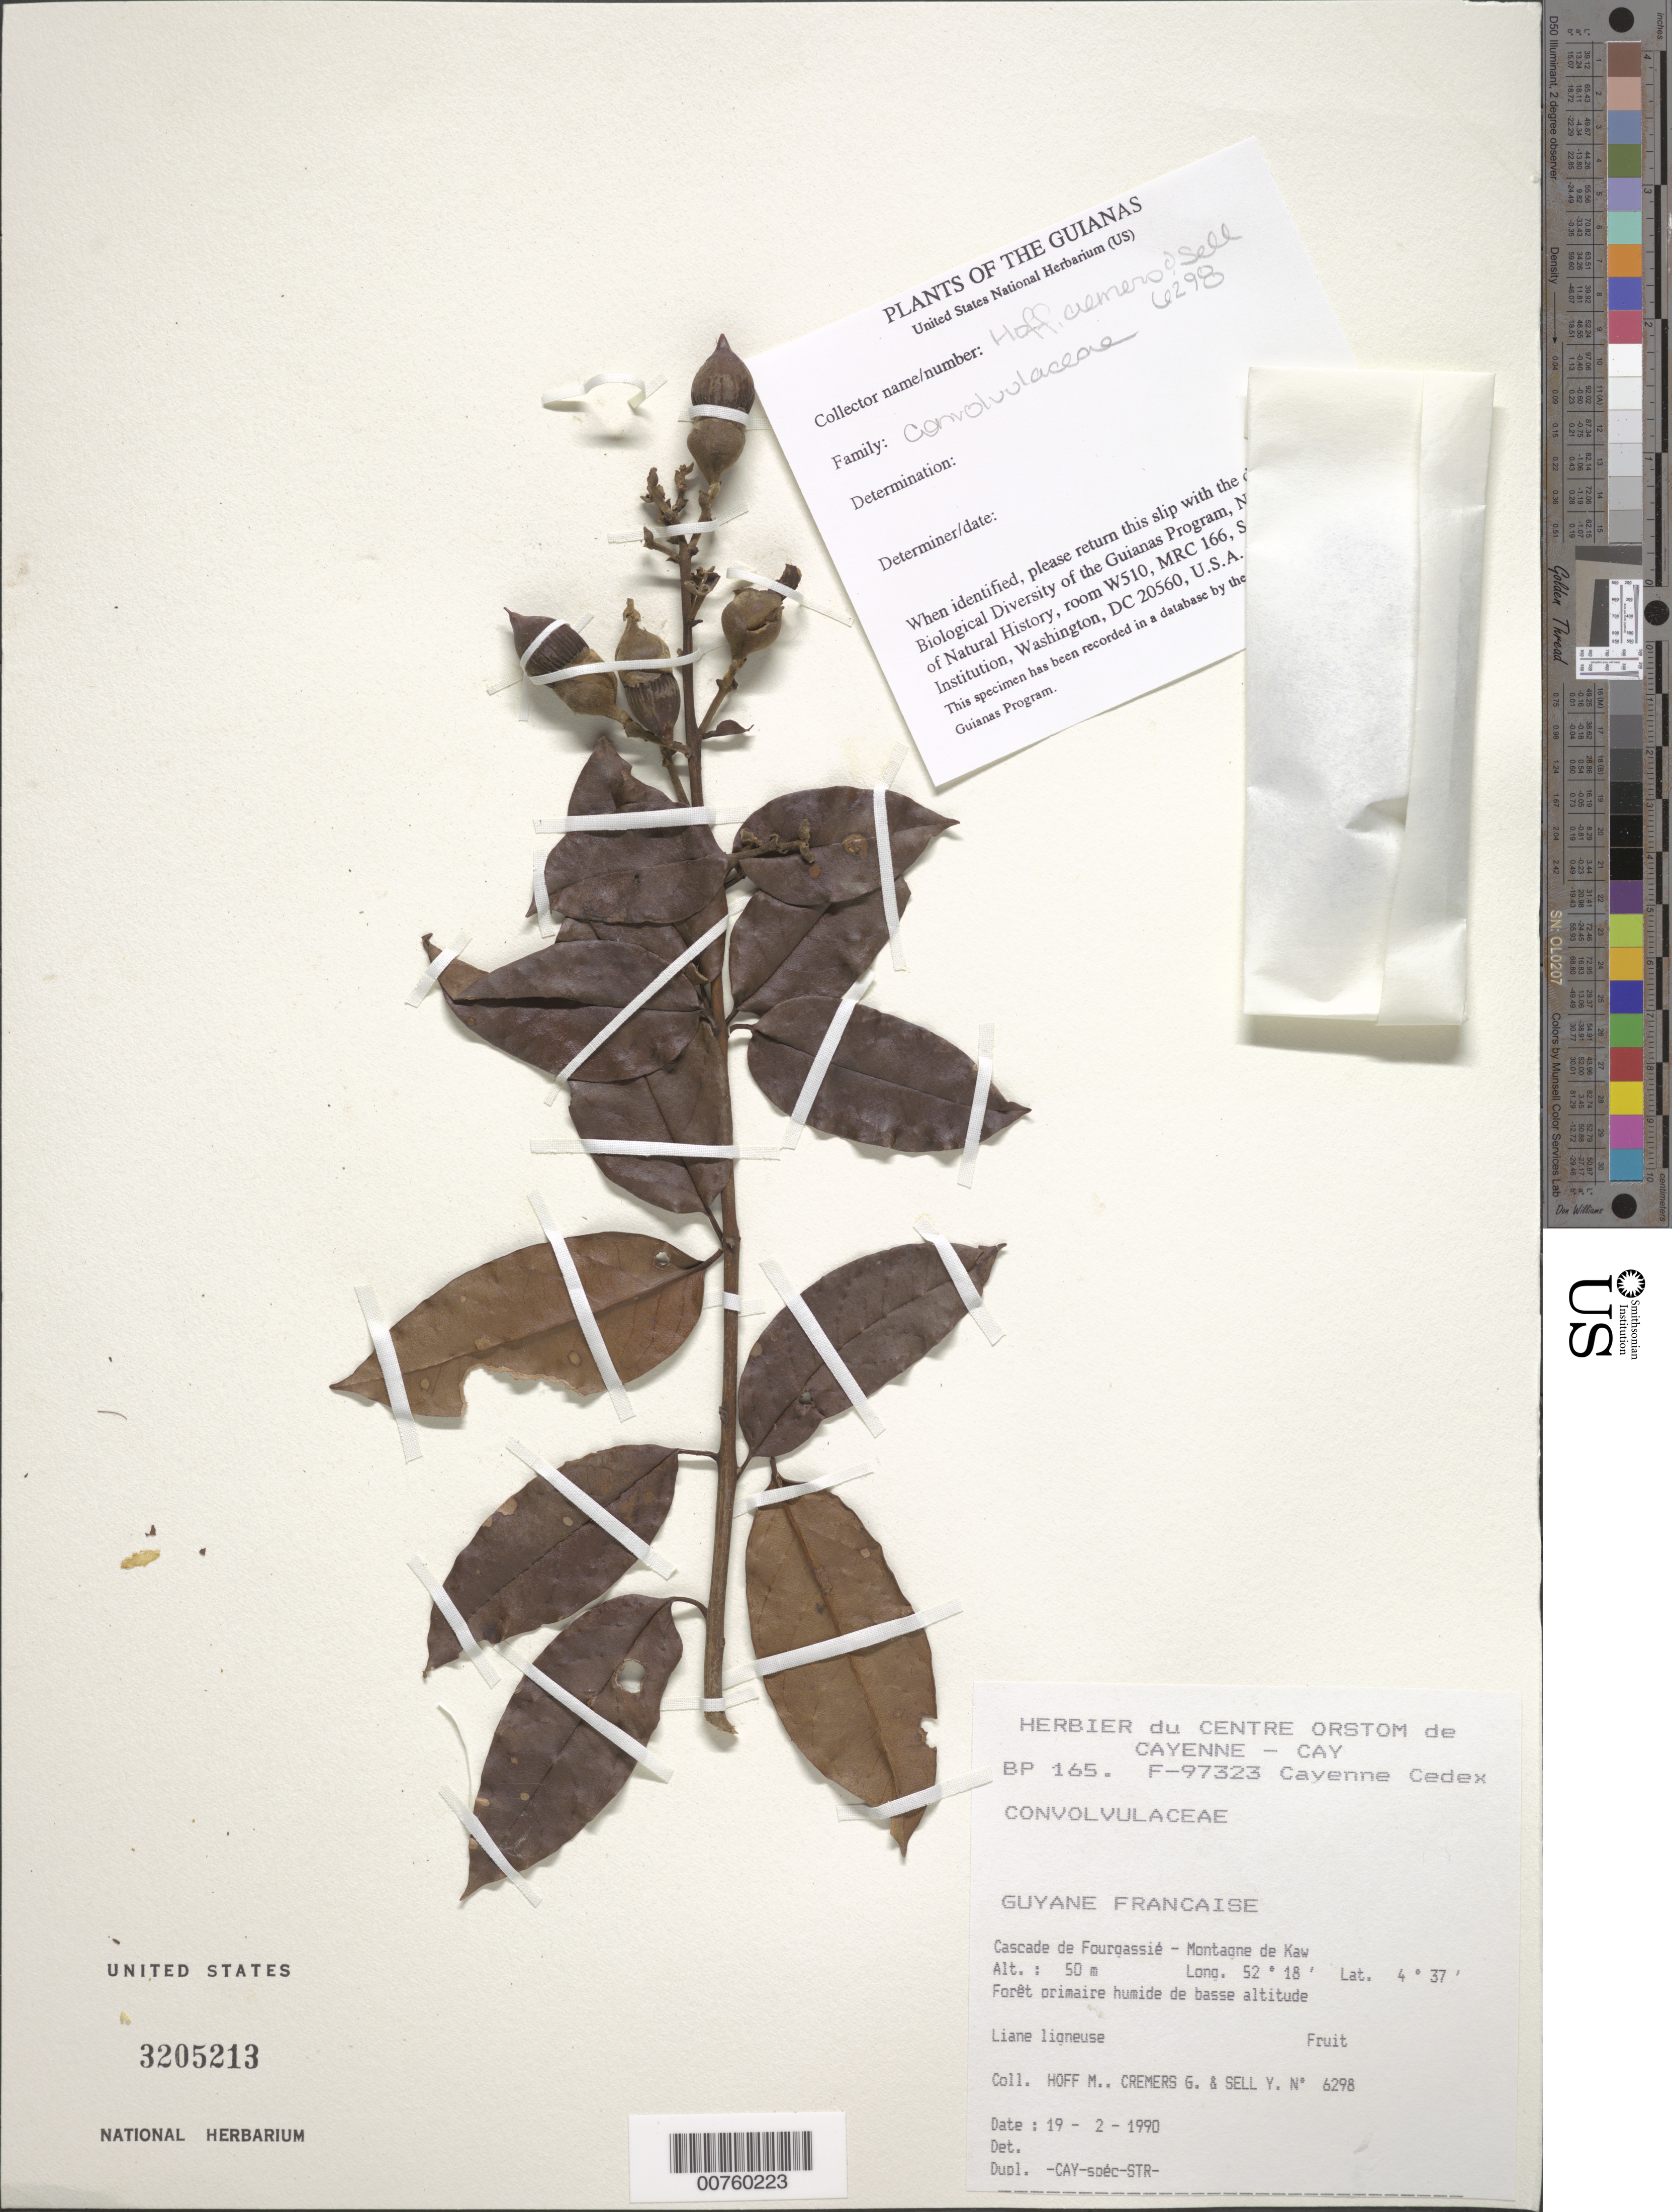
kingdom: Plantae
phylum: Tracheophyta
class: Magnoliopsida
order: Solanales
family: Convolvulaceae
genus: Maripa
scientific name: Maripa scandens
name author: Aubl.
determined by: Staples, G. W.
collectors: M. Hoff, G. Cremers & Y. Sell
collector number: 6298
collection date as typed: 19-Feb-90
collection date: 1990-02-19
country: French Guiana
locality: Cascade de Fourgassié Lalanne, Montagne de Kaw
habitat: Low primary forest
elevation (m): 50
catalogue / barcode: US 3205213